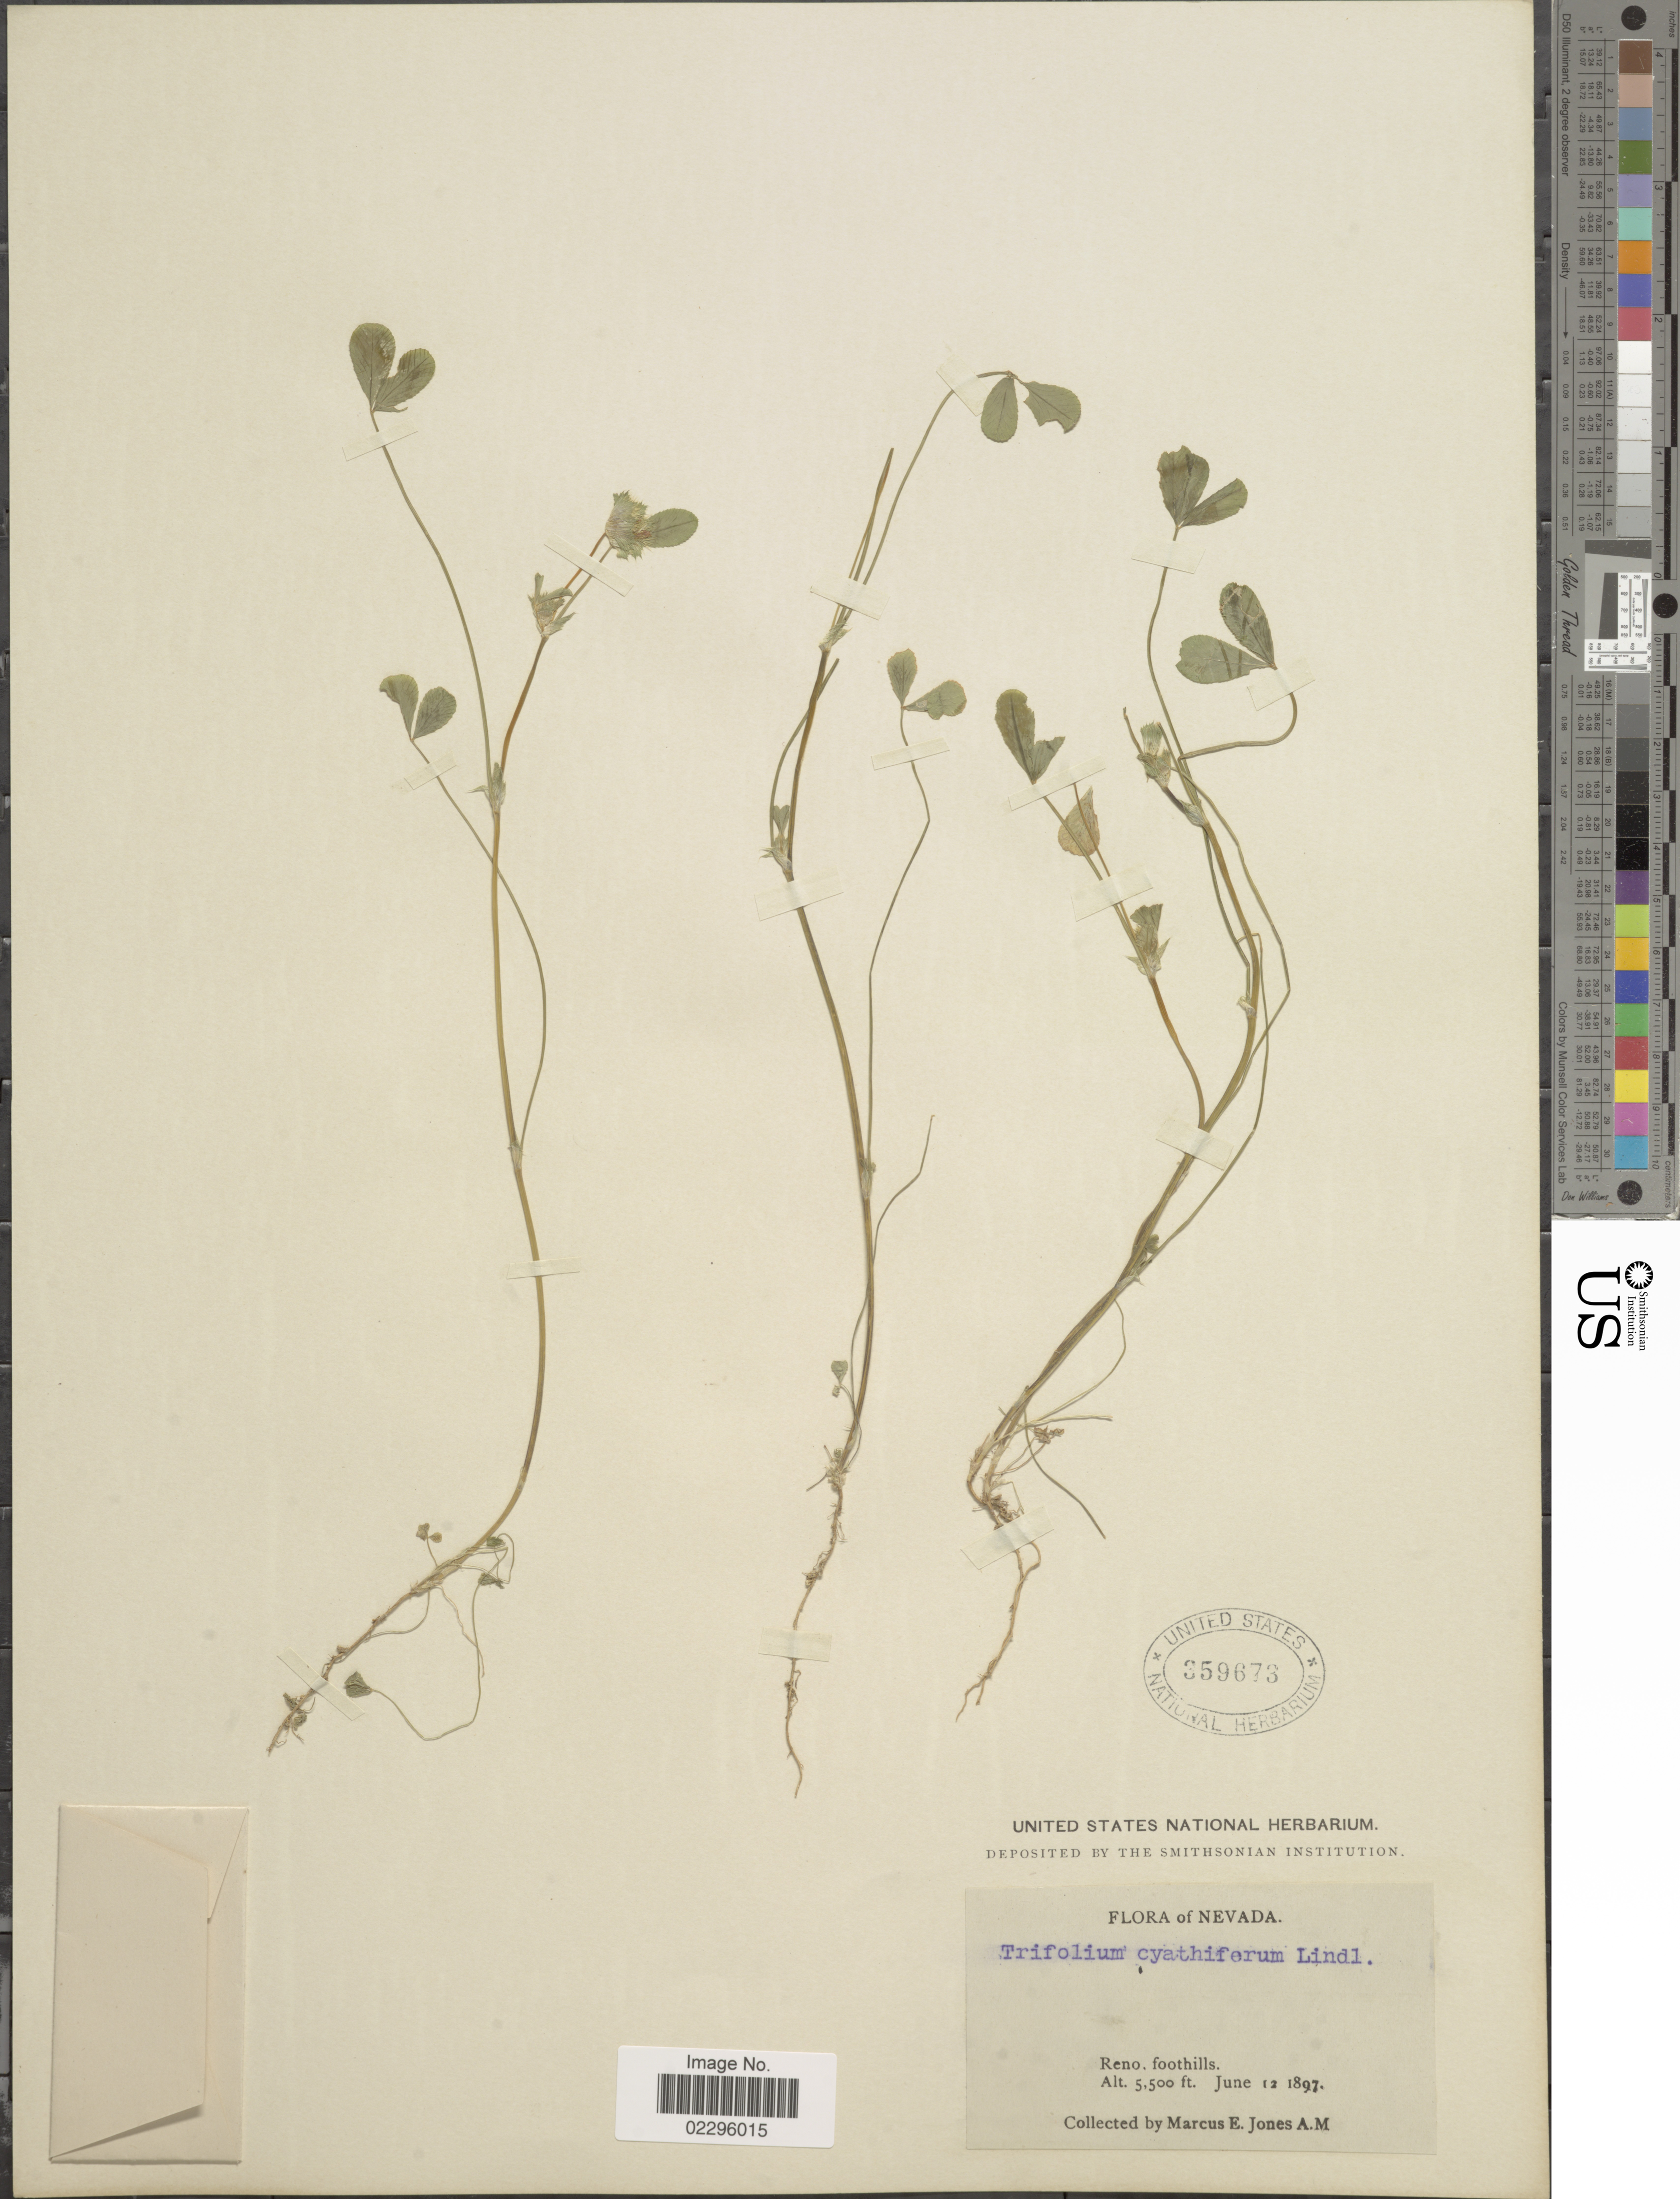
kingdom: Plantae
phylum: Tracheophyta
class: Magnoliopsida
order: Fabales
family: Fabaceae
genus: Trifolium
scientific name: Trifolium cyathiferum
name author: Lindl.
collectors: M. E. Jones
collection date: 1897-06-12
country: United States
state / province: Nevada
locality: Reno, foothills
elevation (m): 1676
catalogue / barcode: US 359673